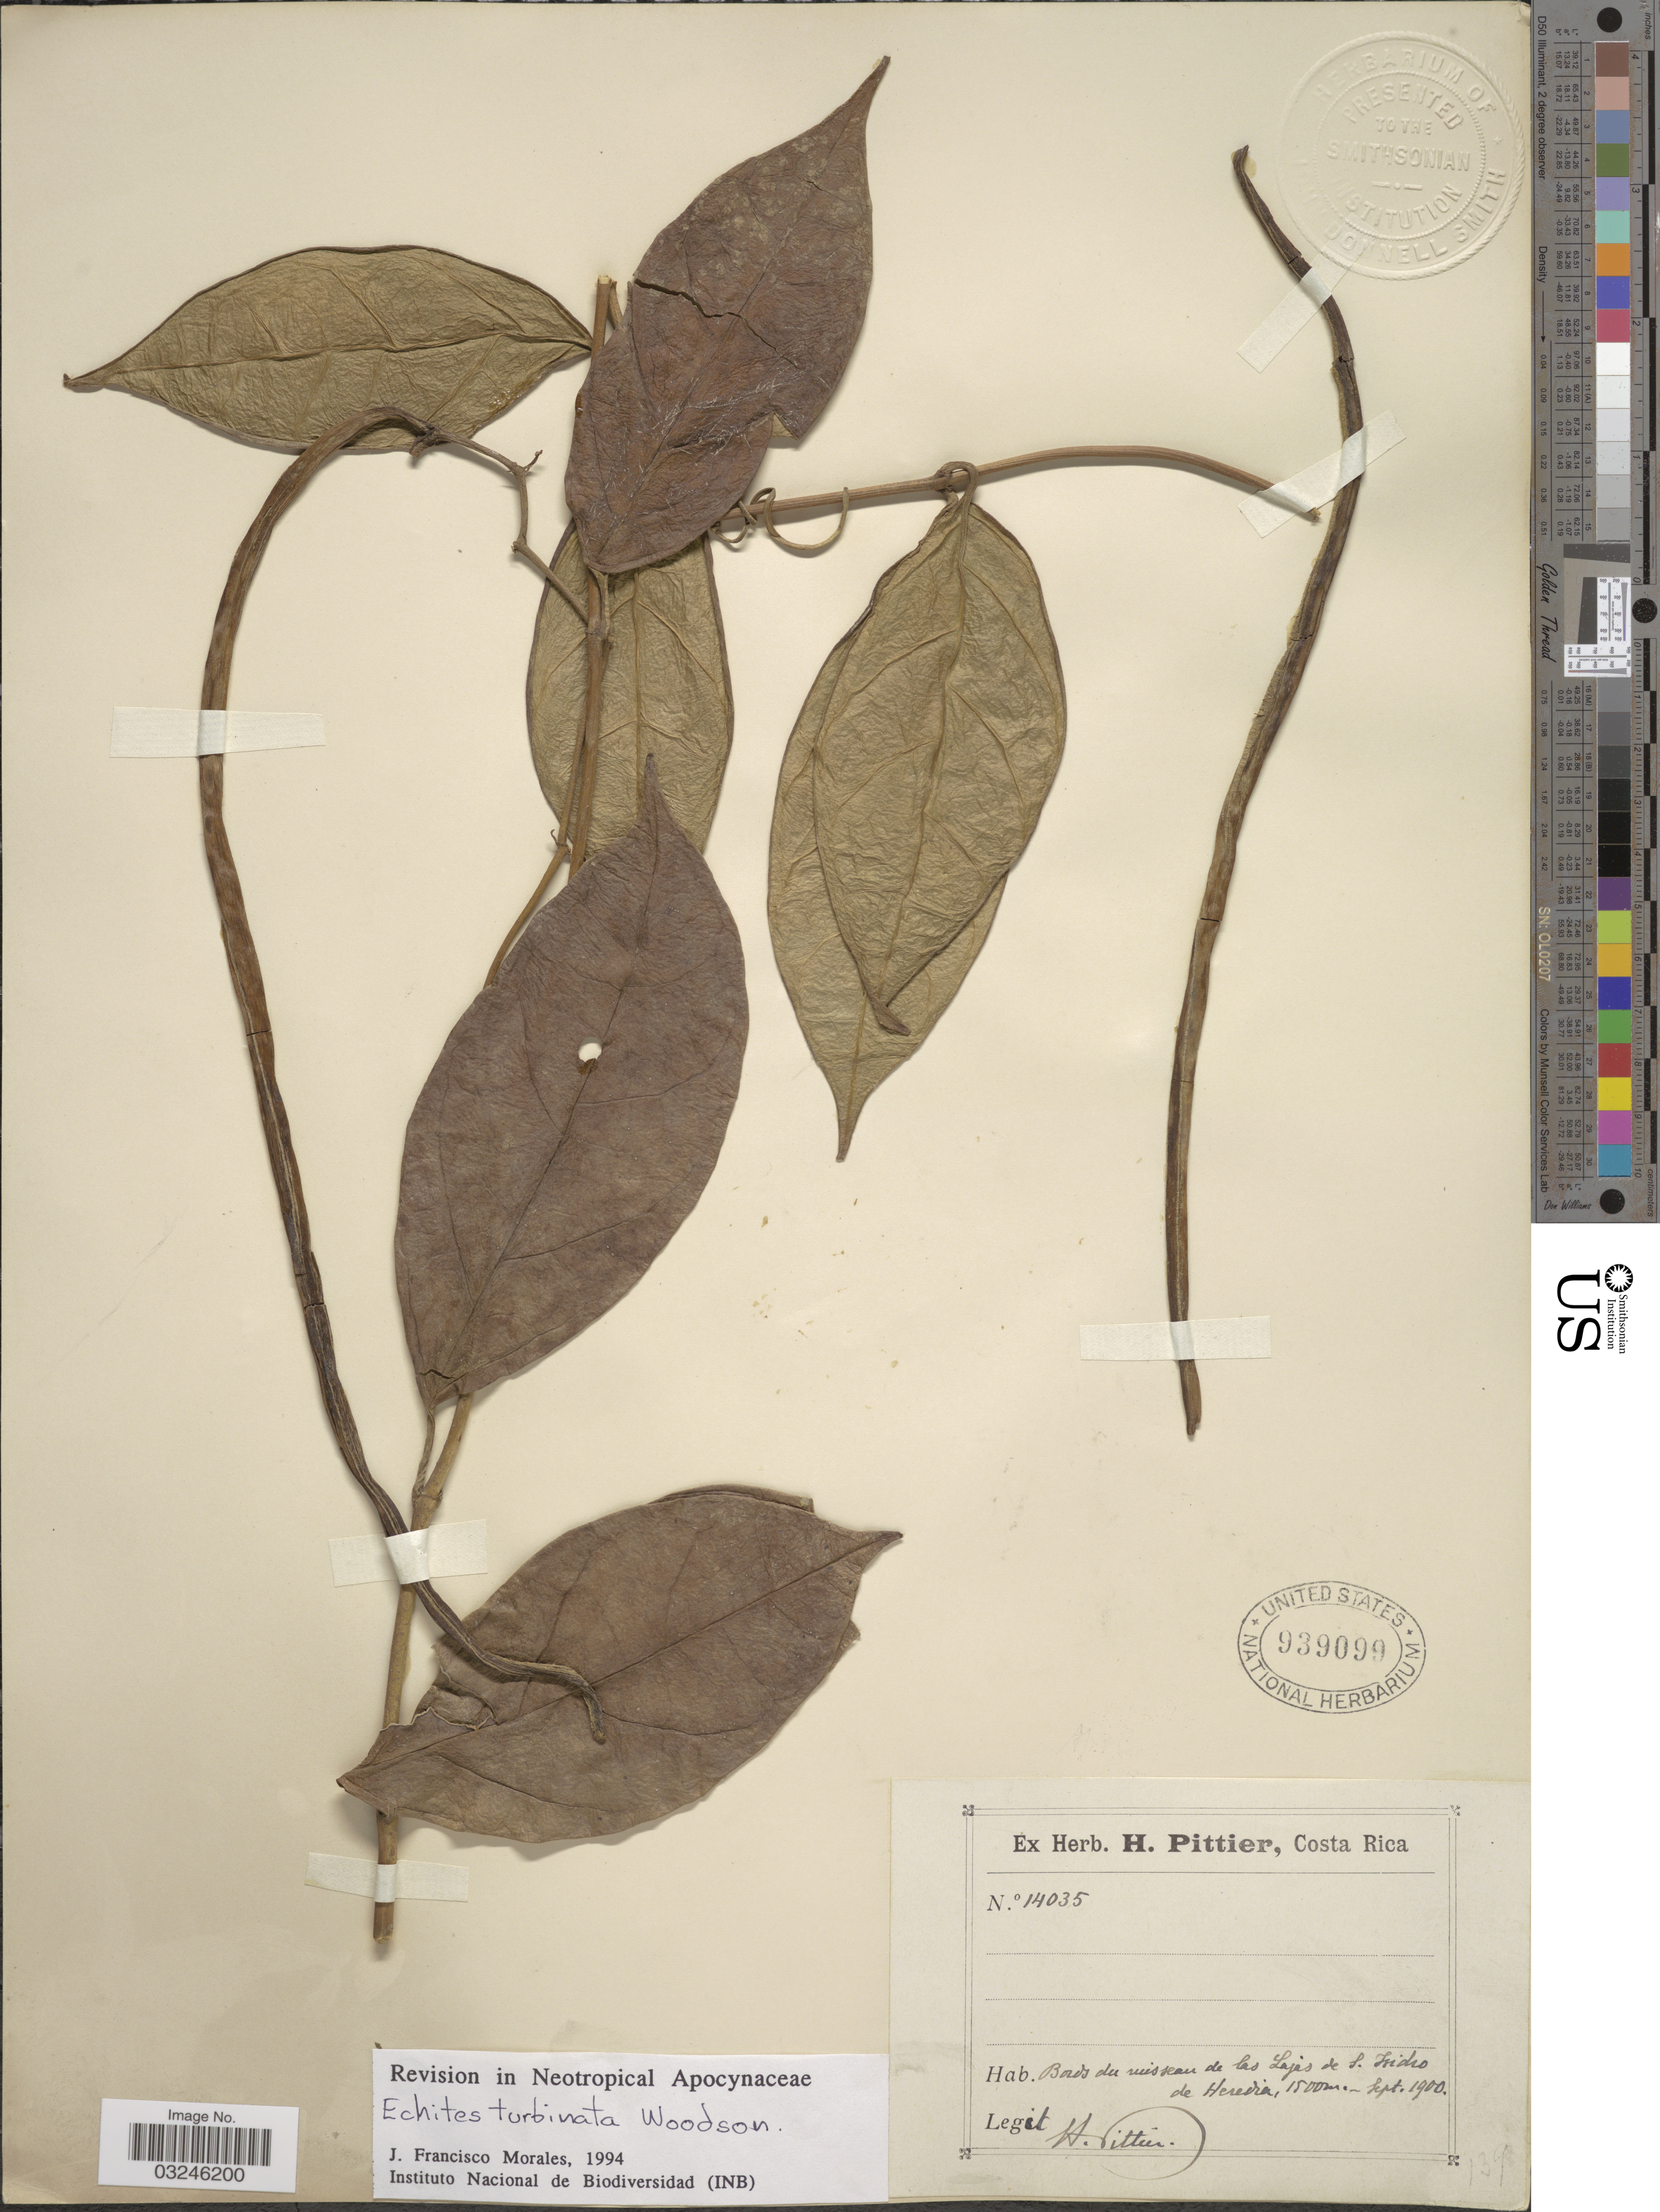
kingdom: Plantae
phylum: Tracheophyta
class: Magnoliopsida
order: Gentianales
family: Apocynaceae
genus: Echites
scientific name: Echites turbinata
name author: Woodson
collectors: H. F. Pittier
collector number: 14035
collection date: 1900-09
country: Costa Rica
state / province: Heredia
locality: Bords du ruisseau de las Lajes de S. Isidro de Heredia.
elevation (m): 1500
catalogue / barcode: US 939099